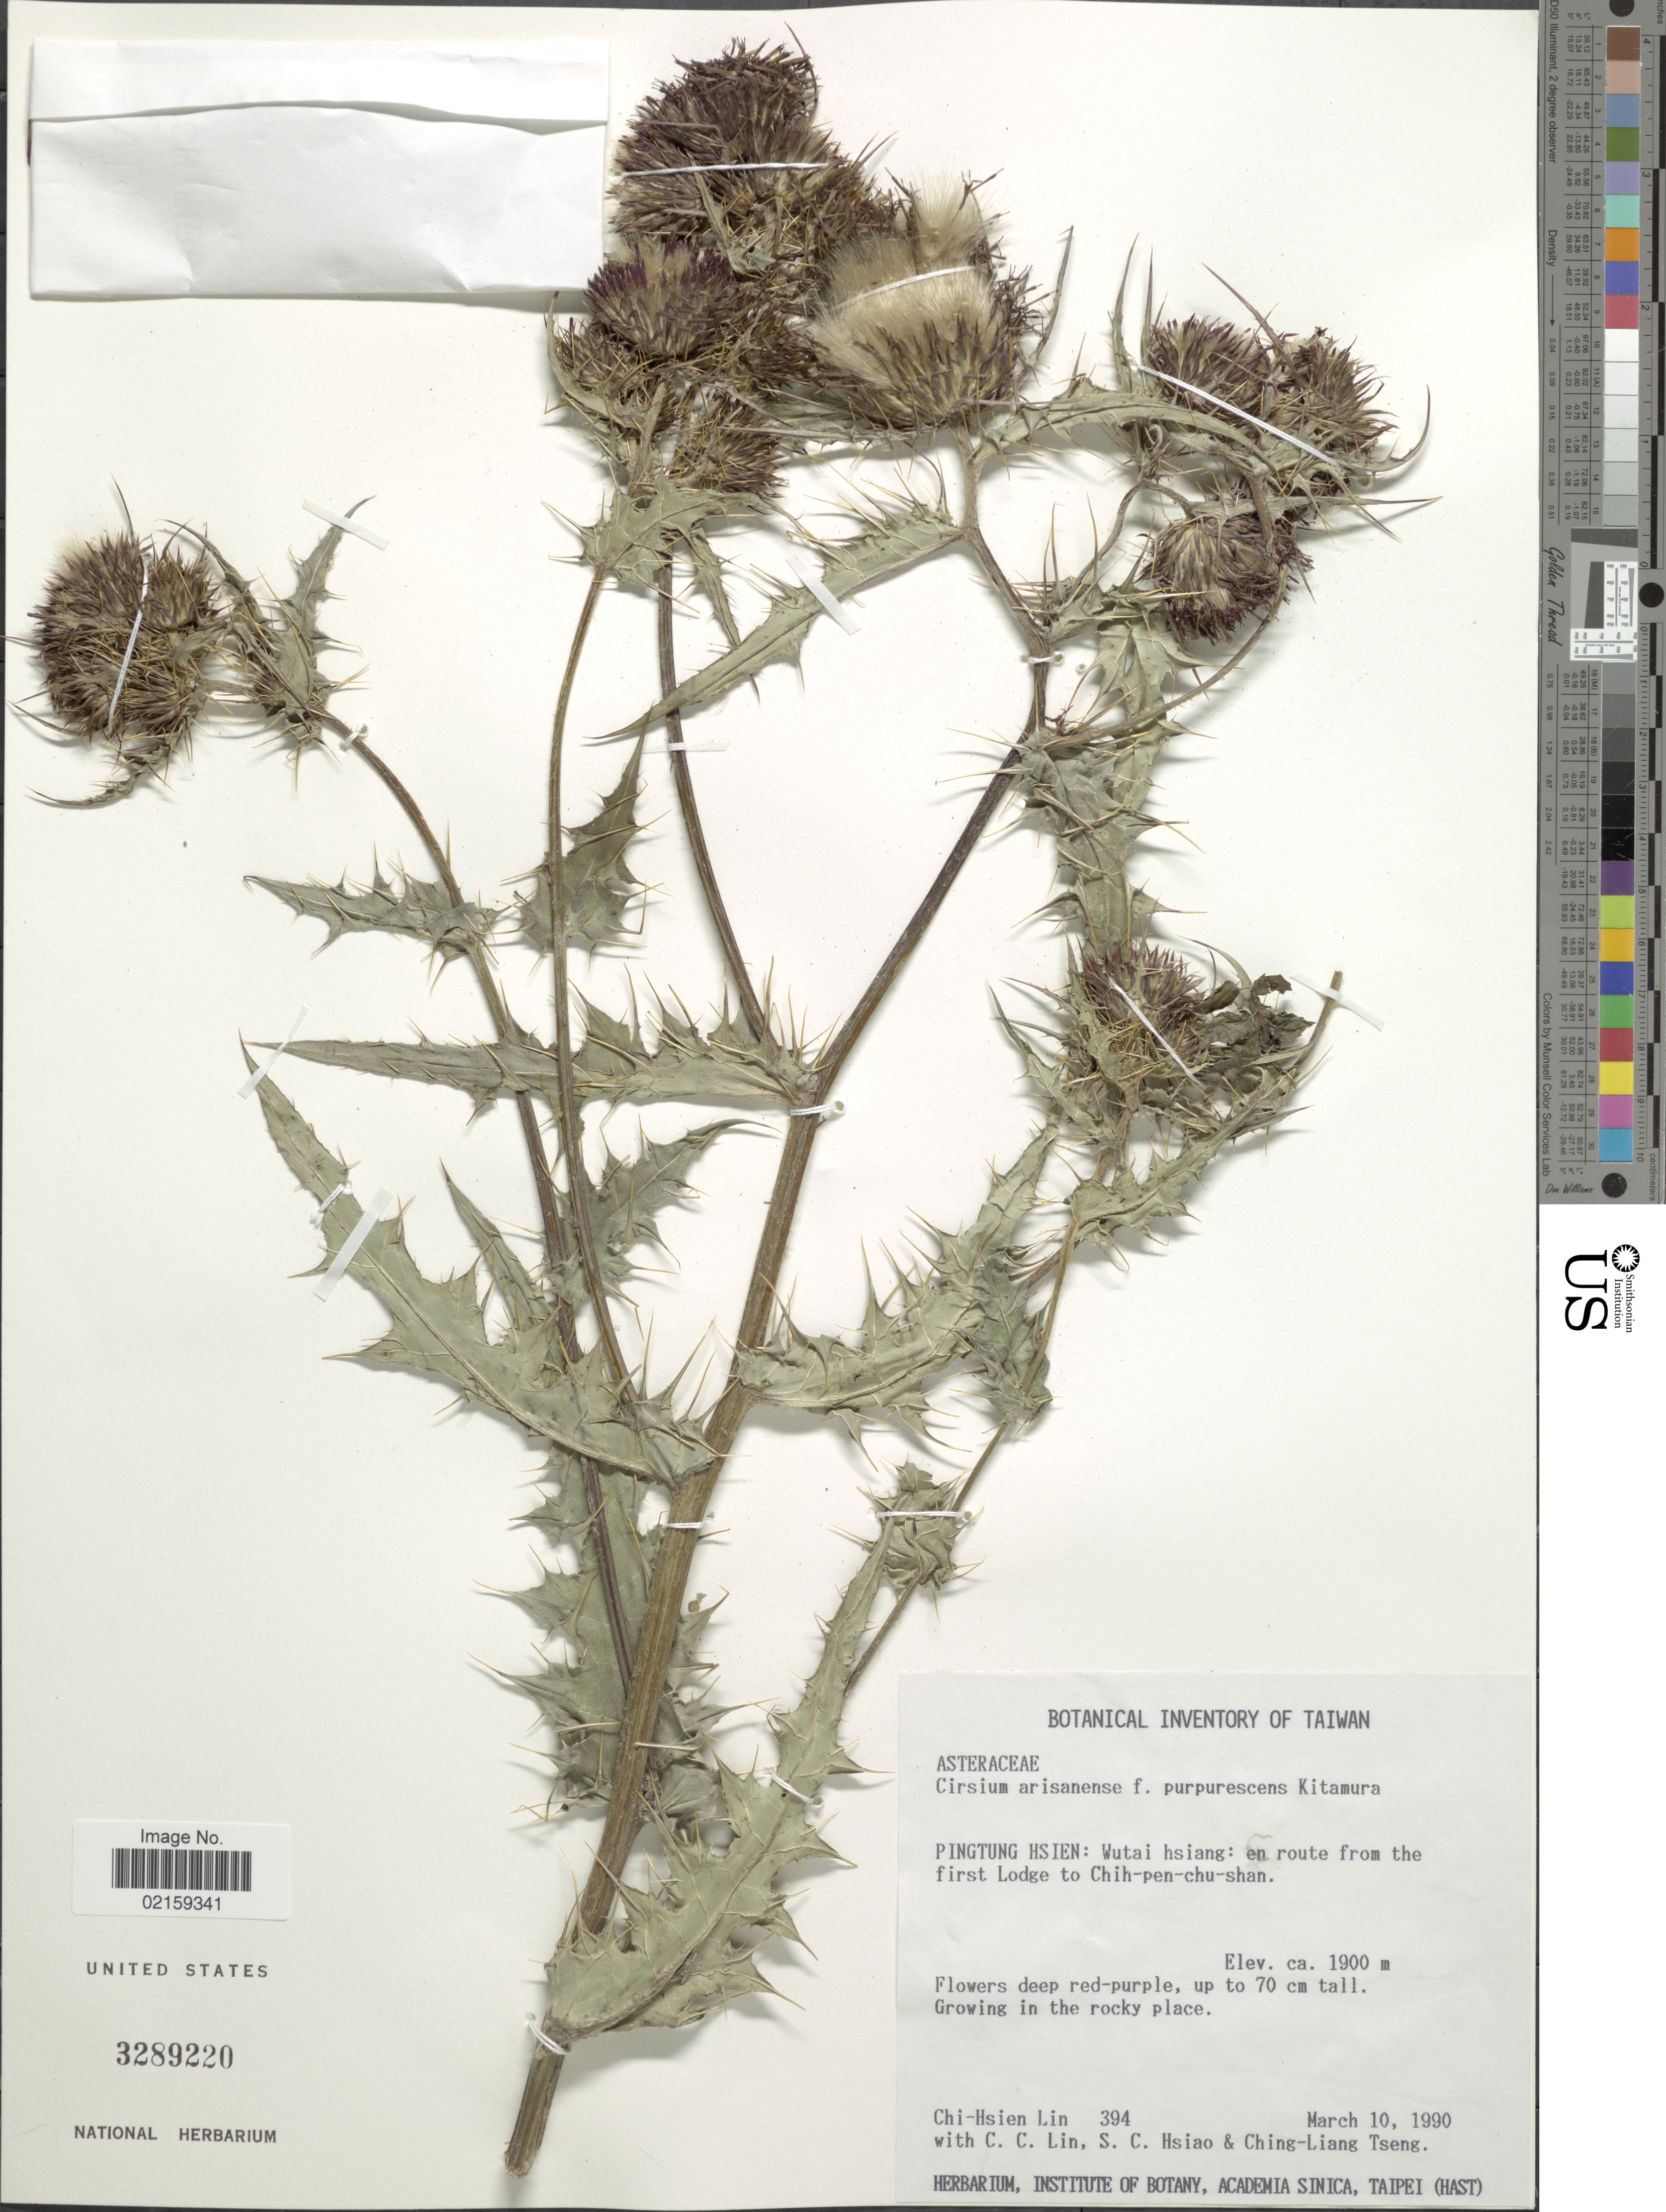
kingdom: Plantae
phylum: Tracheophyta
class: Magnoliopsida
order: Asterales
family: Asteraceae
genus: Cirsium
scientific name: Cirsium arisanense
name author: Kitam.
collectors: C. Lin, C. Lin, S. Hsiao & C. Tseng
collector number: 394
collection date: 1990-03-10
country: Taiwan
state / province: Pingtung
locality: Pingtung Hsien: Wutai hsiang: en route from the first Lodge to Chih-pen-chu-shan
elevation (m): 1900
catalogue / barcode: US 3289220